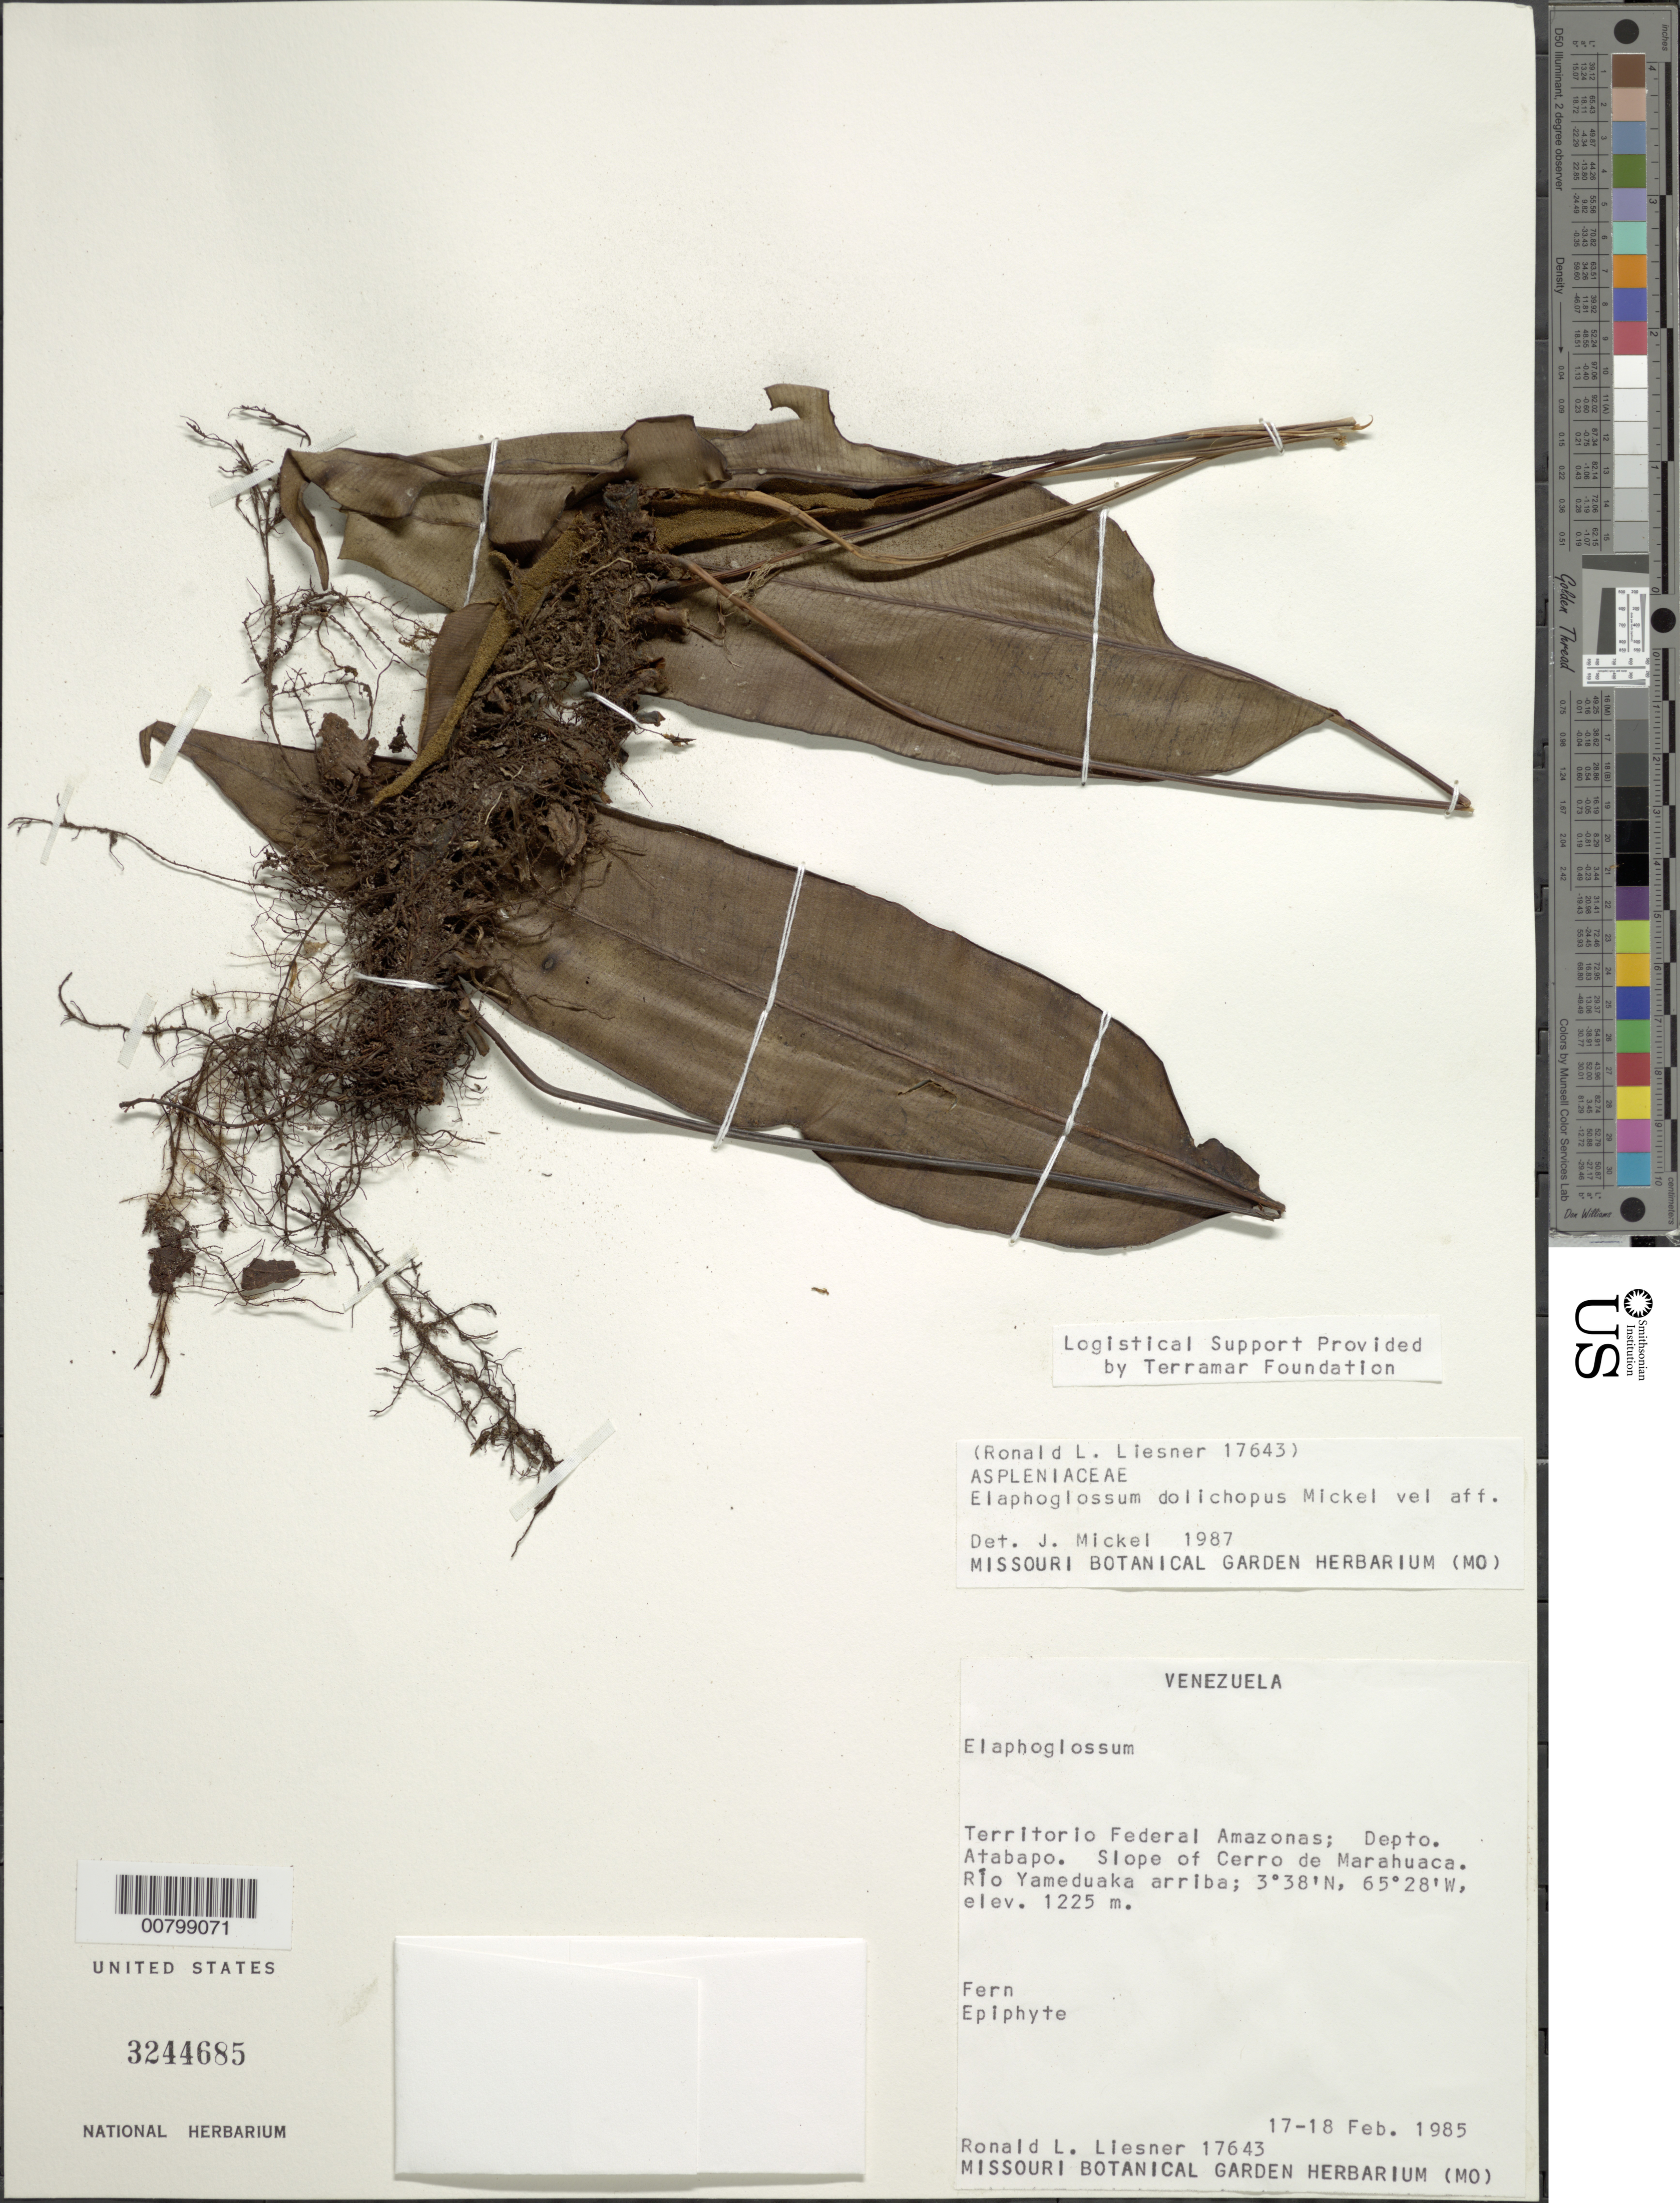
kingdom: Plantae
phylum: Tracheophyta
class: Polypodiopsida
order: Polypodiales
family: Dryopteridaceae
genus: Elaphoglossum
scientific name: Elaphoglossum dolichopus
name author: Mickel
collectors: R. L. Liesner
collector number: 17643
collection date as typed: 17-Feb-85 to 18-Feb-85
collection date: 1985-02-17/1985-02-18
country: Venezuela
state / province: Amazonas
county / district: Atabapo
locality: Cerro de Marahuaca slope, Río Yameduaka arriba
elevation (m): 1225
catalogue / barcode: US 3244685